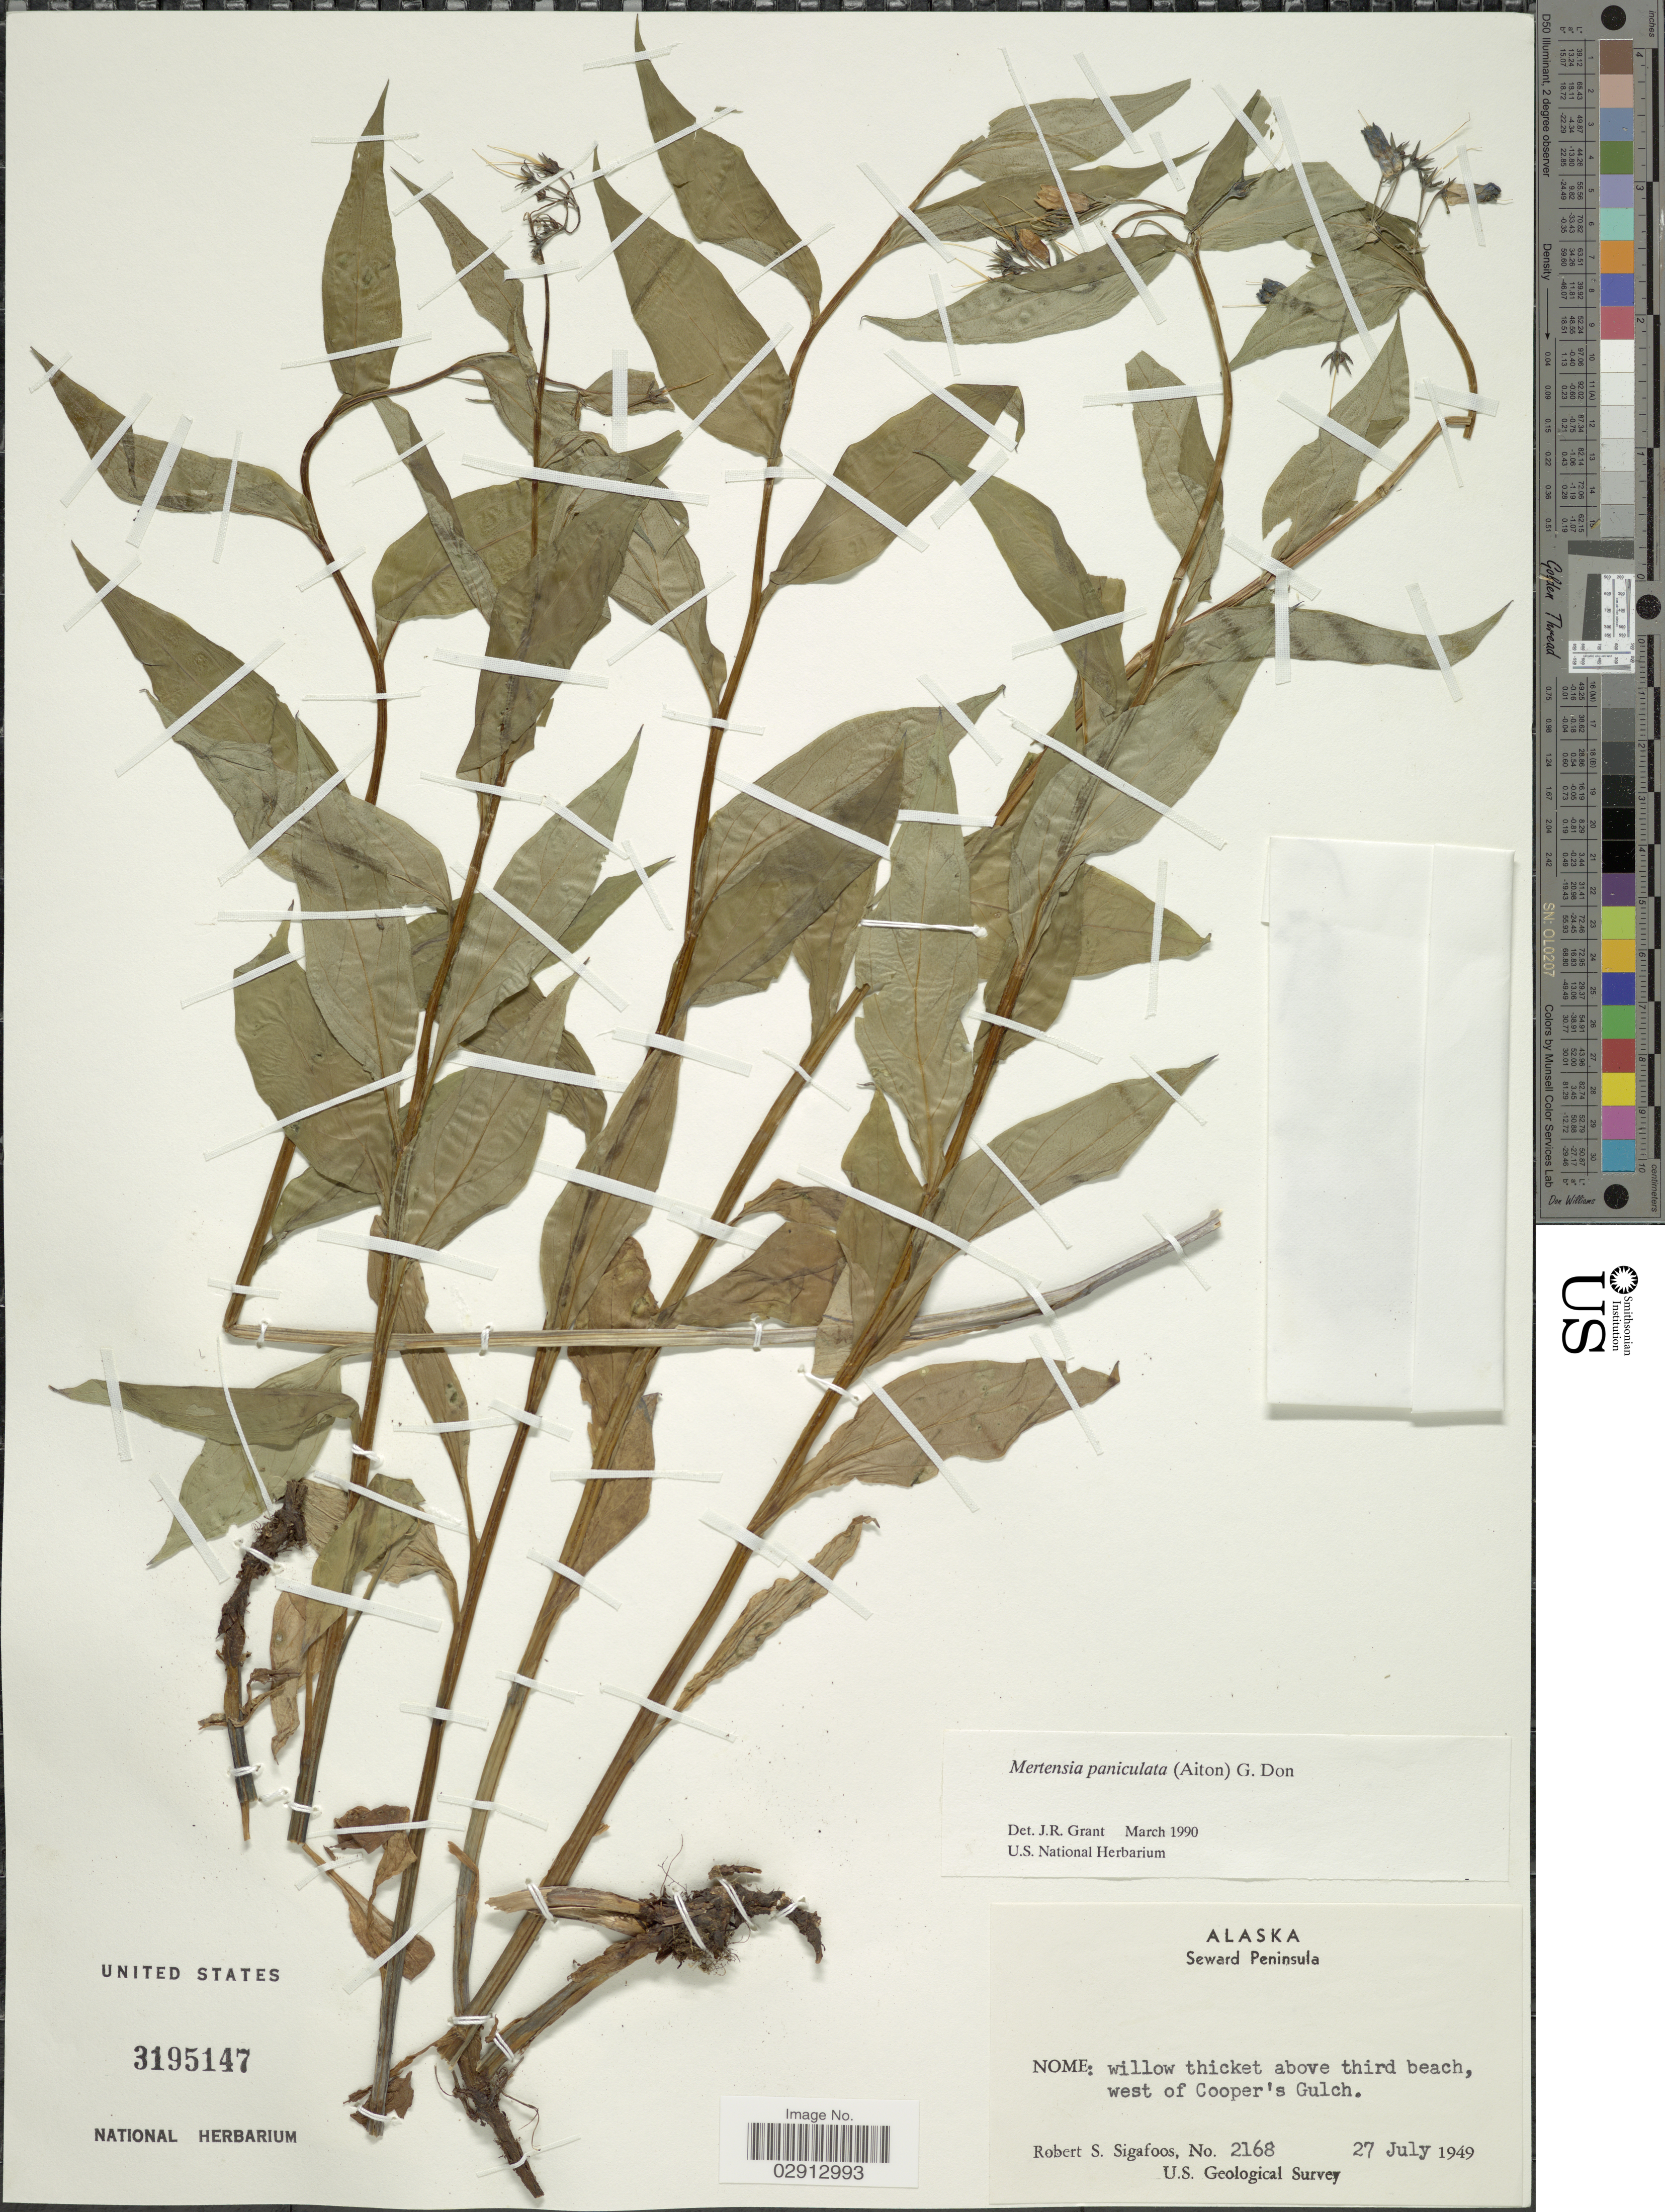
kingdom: Plantae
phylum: Tracheophyta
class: Magnoliopsida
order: Boraginales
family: Boraginaceae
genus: Mertensia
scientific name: Mertensia paniculata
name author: (Aiton) G. Don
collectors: R. Sigafoos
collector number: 2168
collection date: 1949-07-27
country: United States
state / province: Alaska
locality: Seward Peninsula. Nome: west of Cooper's Gulch.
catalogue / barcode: US 3195147